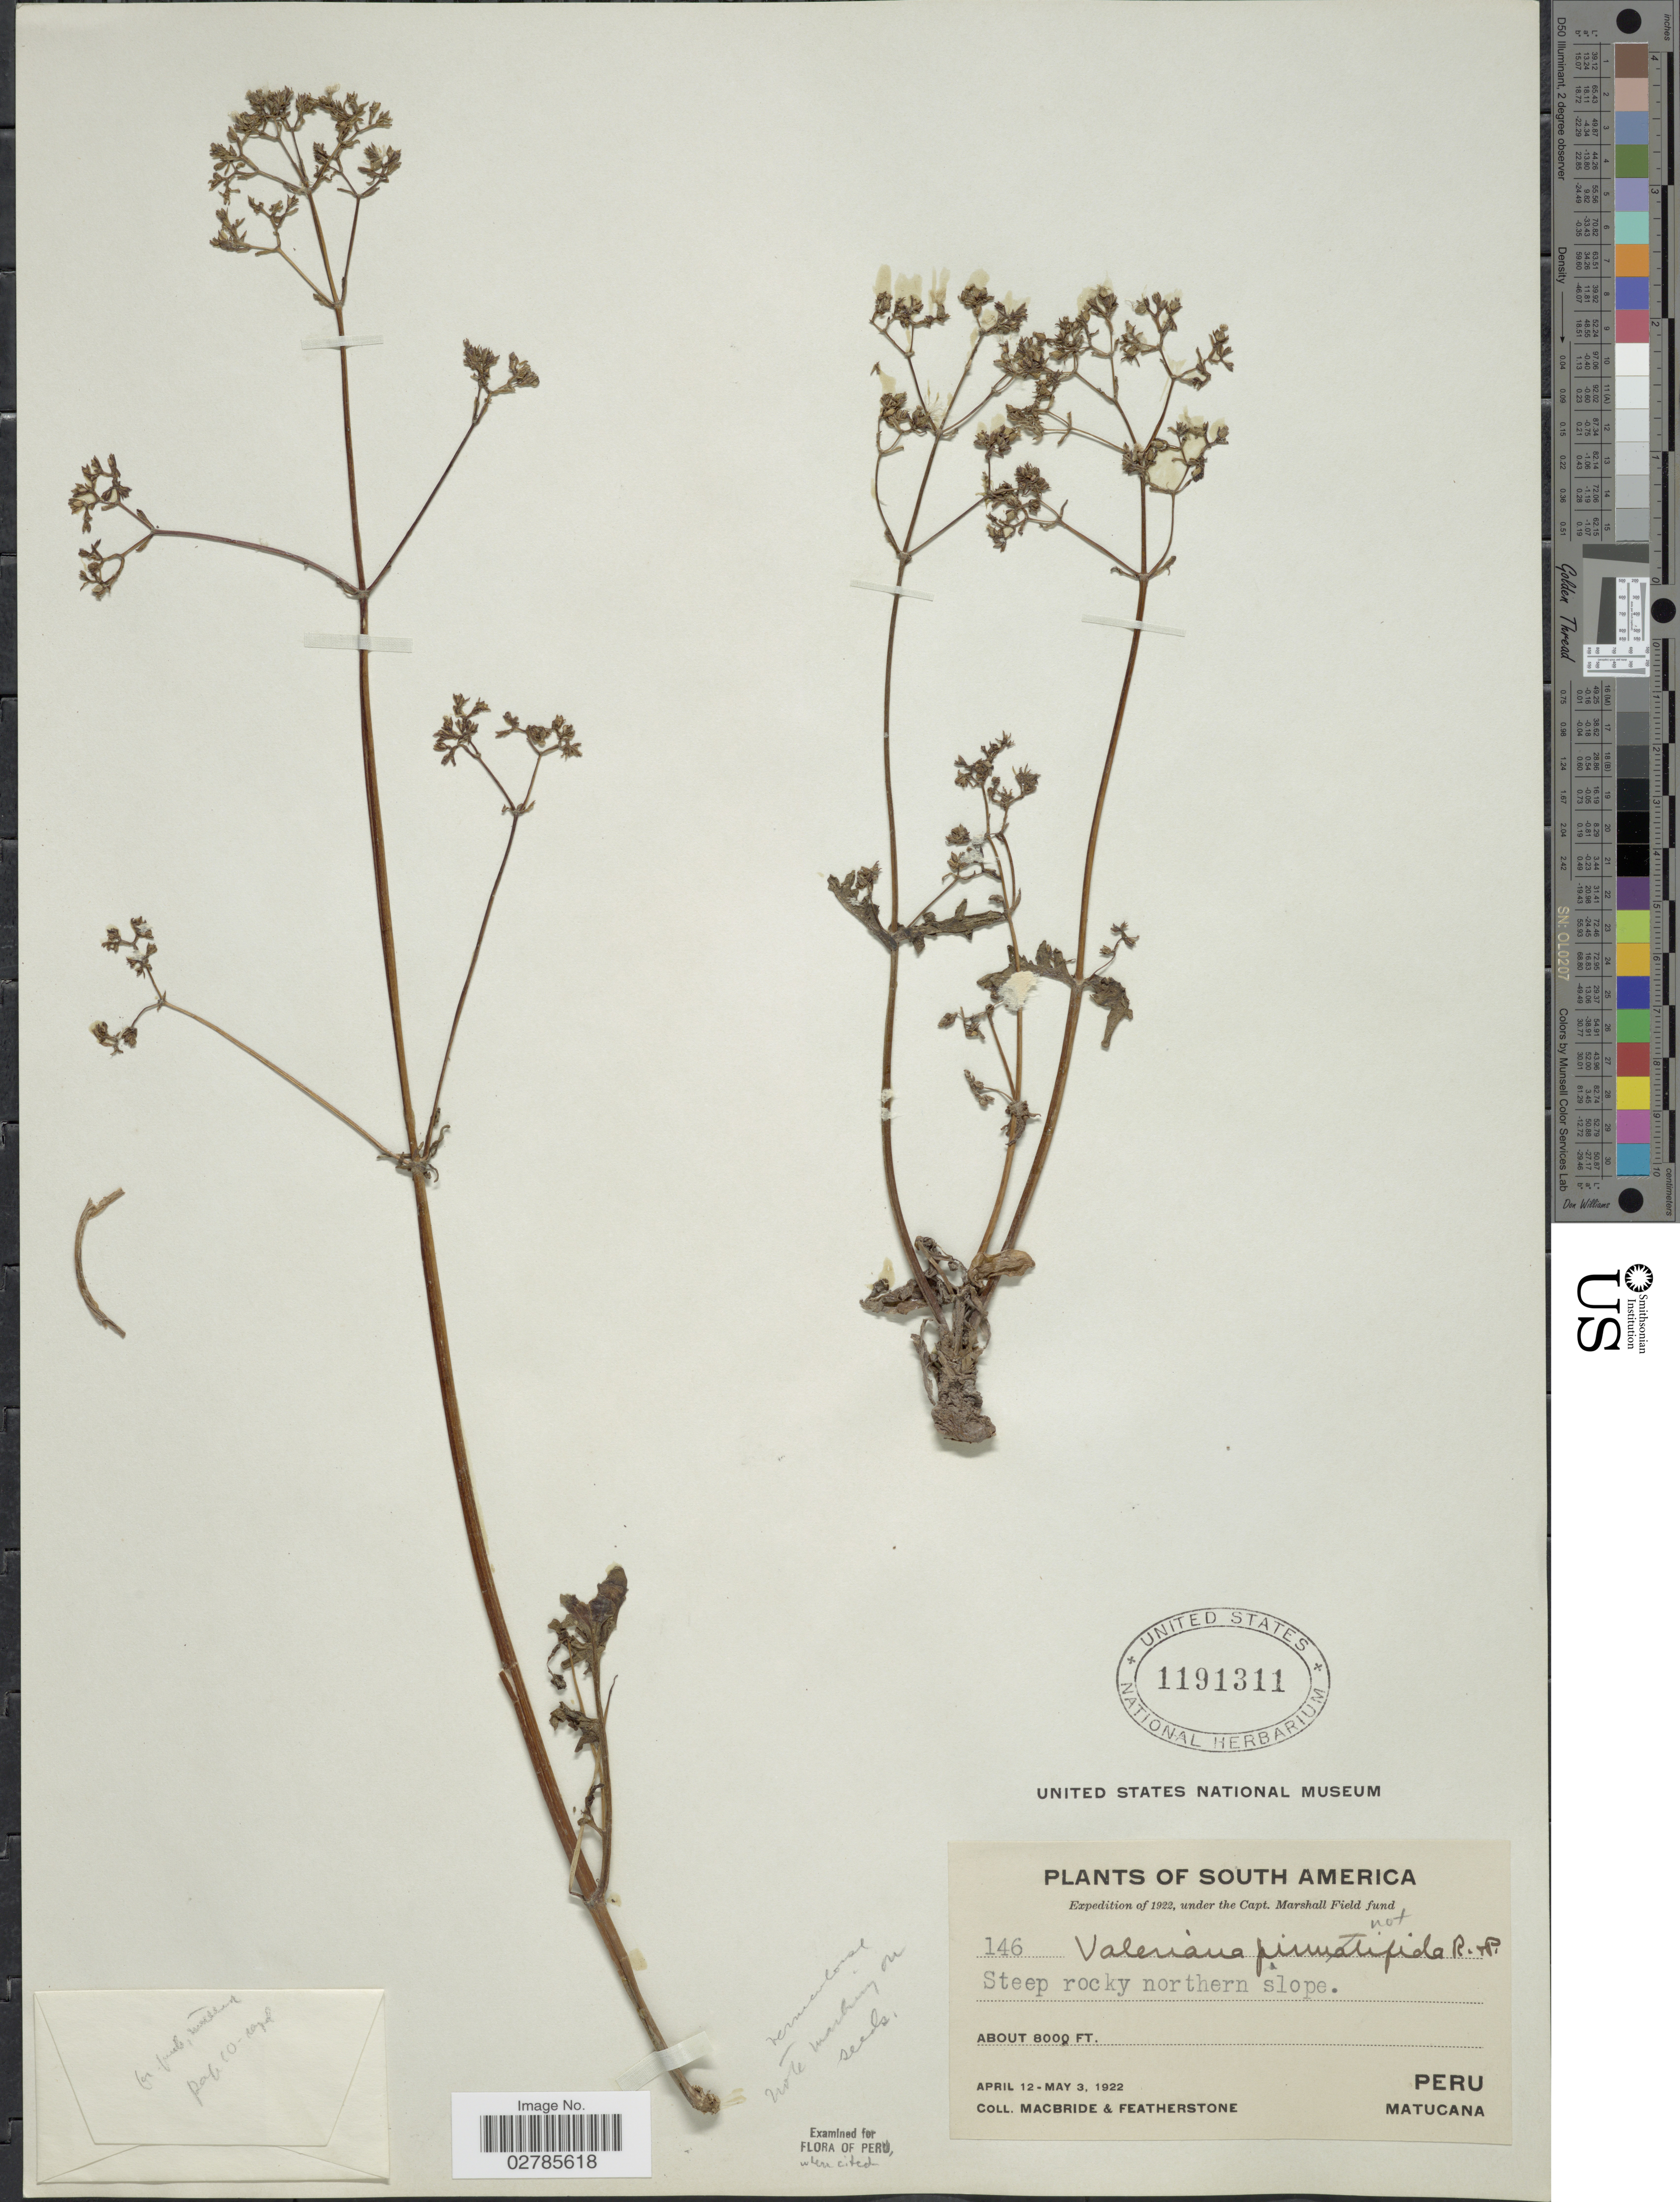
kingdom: Plantae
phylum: Tracheophyta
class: Magnoliopsida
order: Dipsacales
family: Caprifoliaceae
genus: Valeriana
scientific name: Valeriana sp.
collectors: Macbride, -- & -. Featherstone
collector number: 146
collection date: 1922-04-12/1922-05-03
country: Peru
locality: Matucana.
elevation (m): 2438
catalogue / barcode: US 1191311